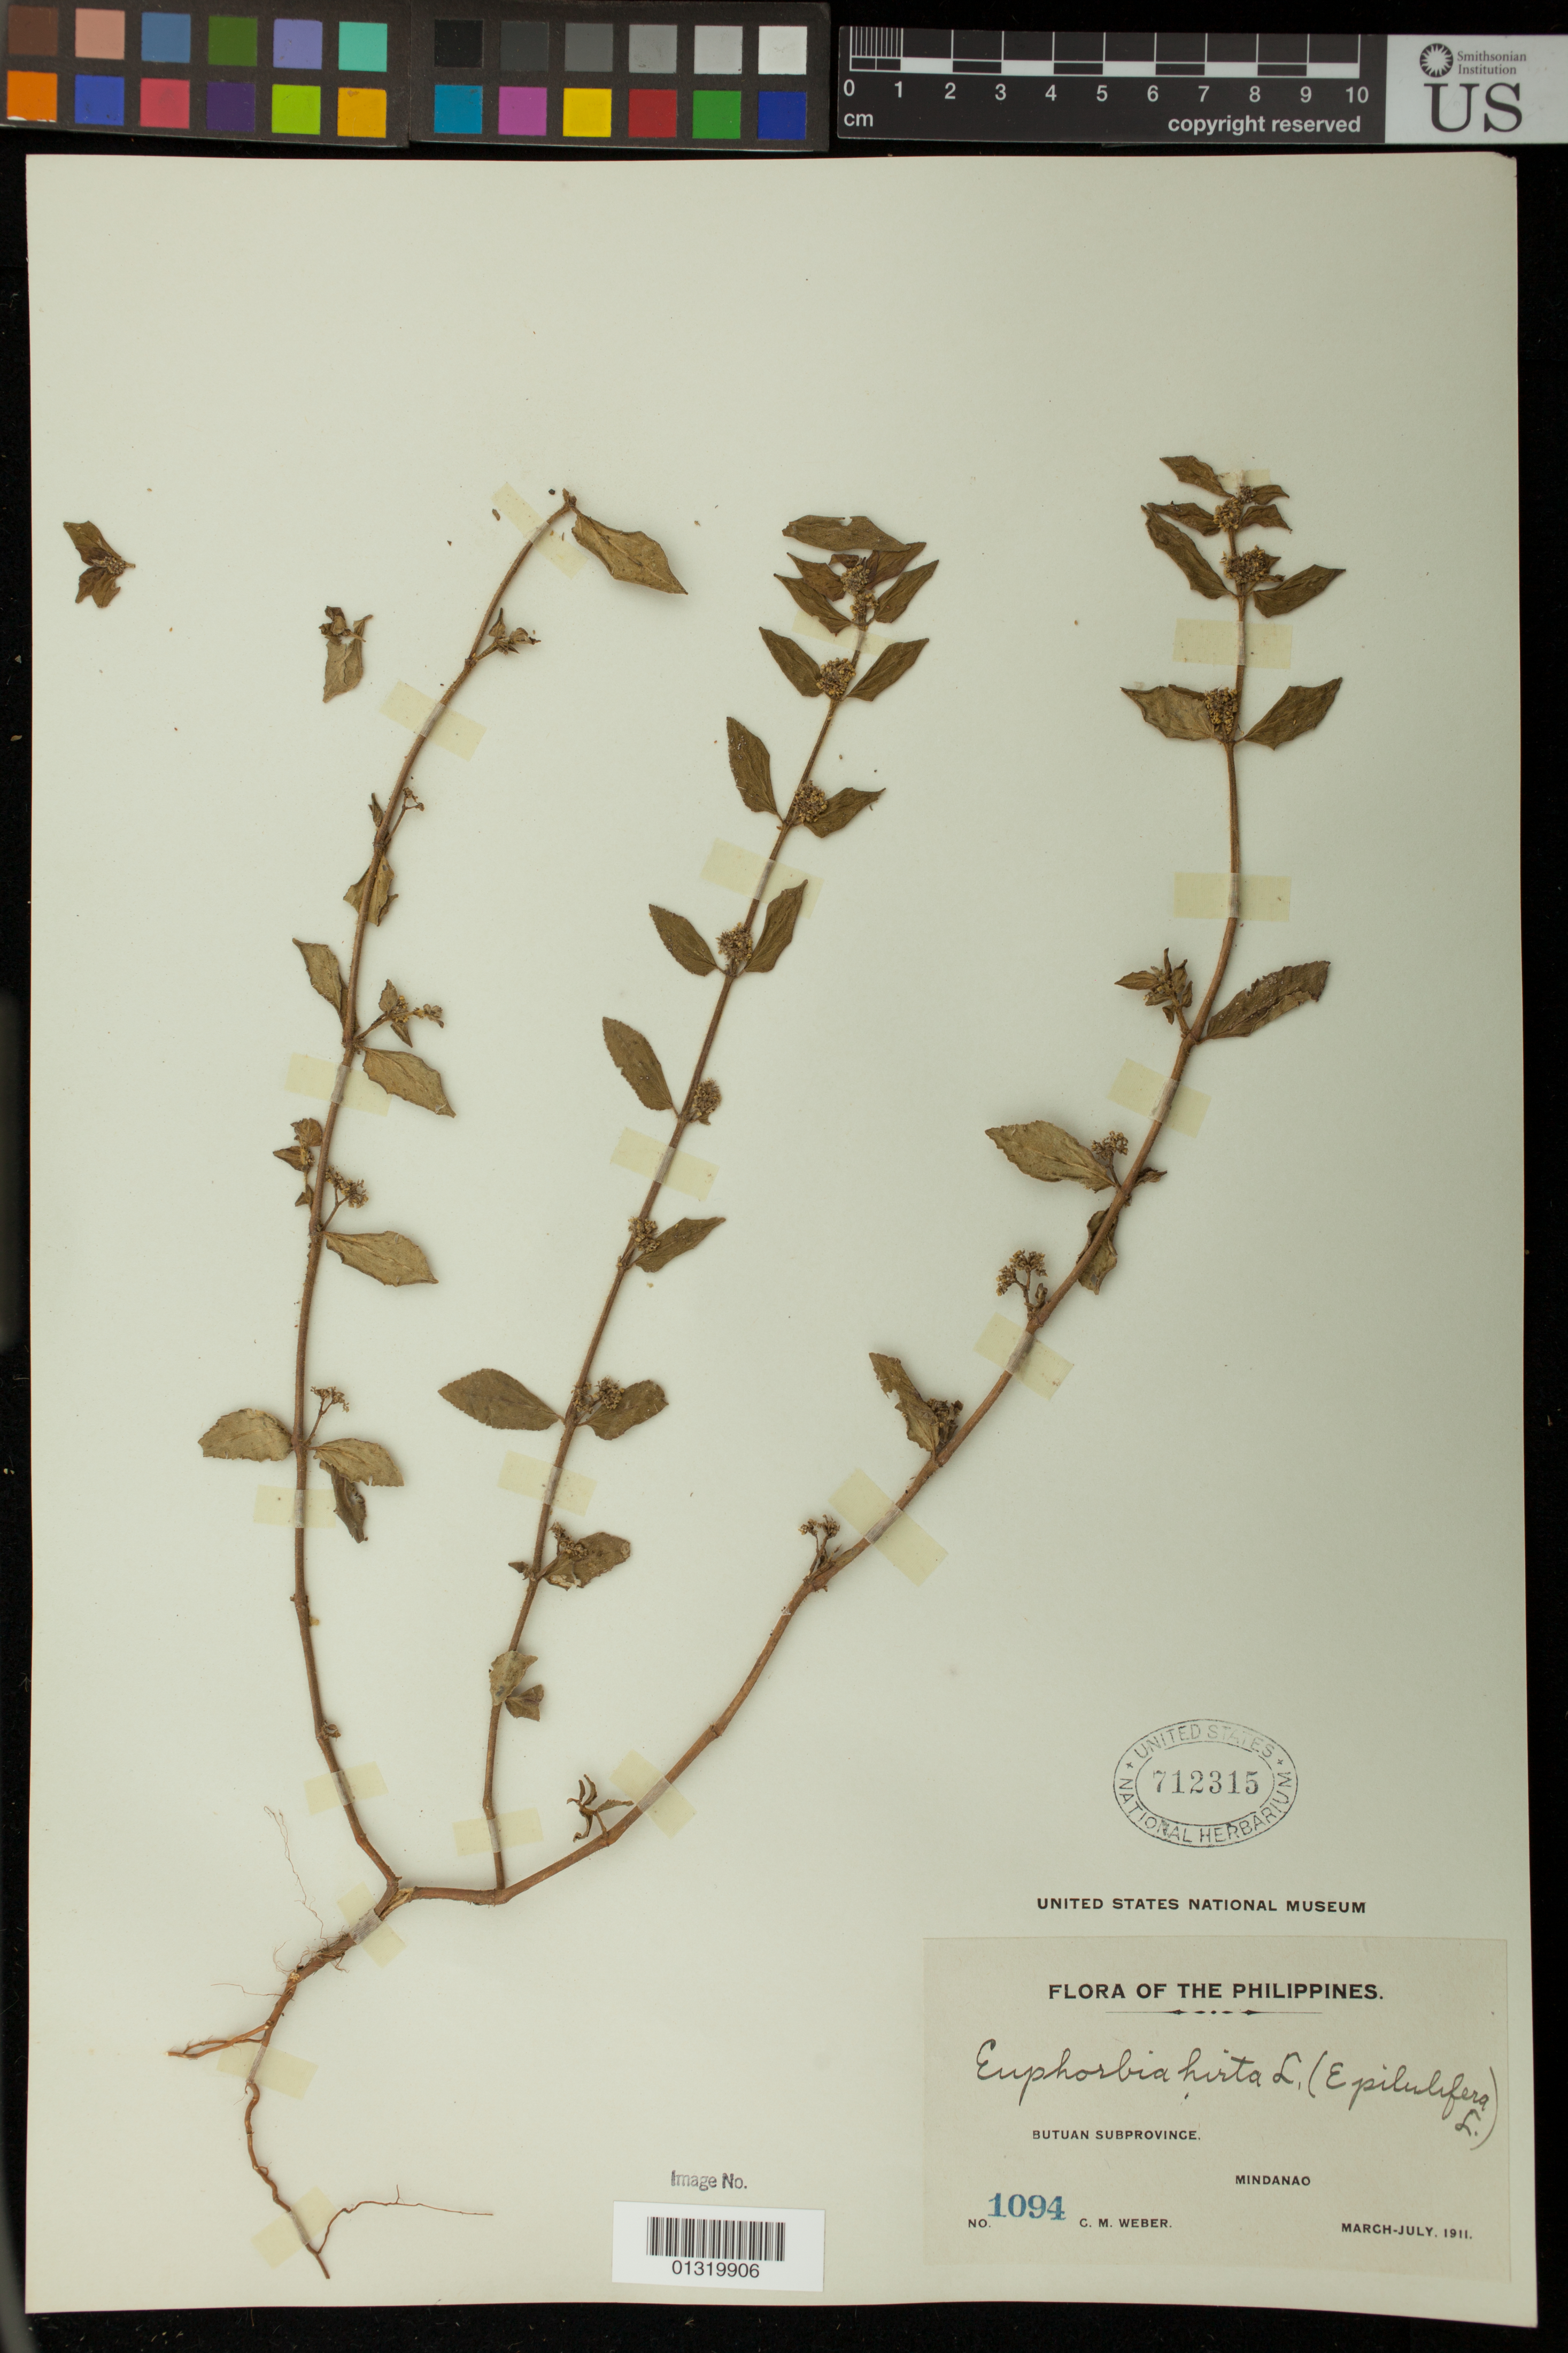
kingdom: Plantae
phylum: Tracheophyta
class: Magnoliopsida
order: Malpighiales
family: Euphorbiaceae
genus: Euphorbia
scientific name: Euphorbia hirta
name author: L.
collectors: C. M. Weber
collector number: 1094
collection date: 1911-03/1911-07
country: Philippines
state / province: Caraga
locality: Mindanao, Butuan Subprovince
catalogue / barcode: US 712315